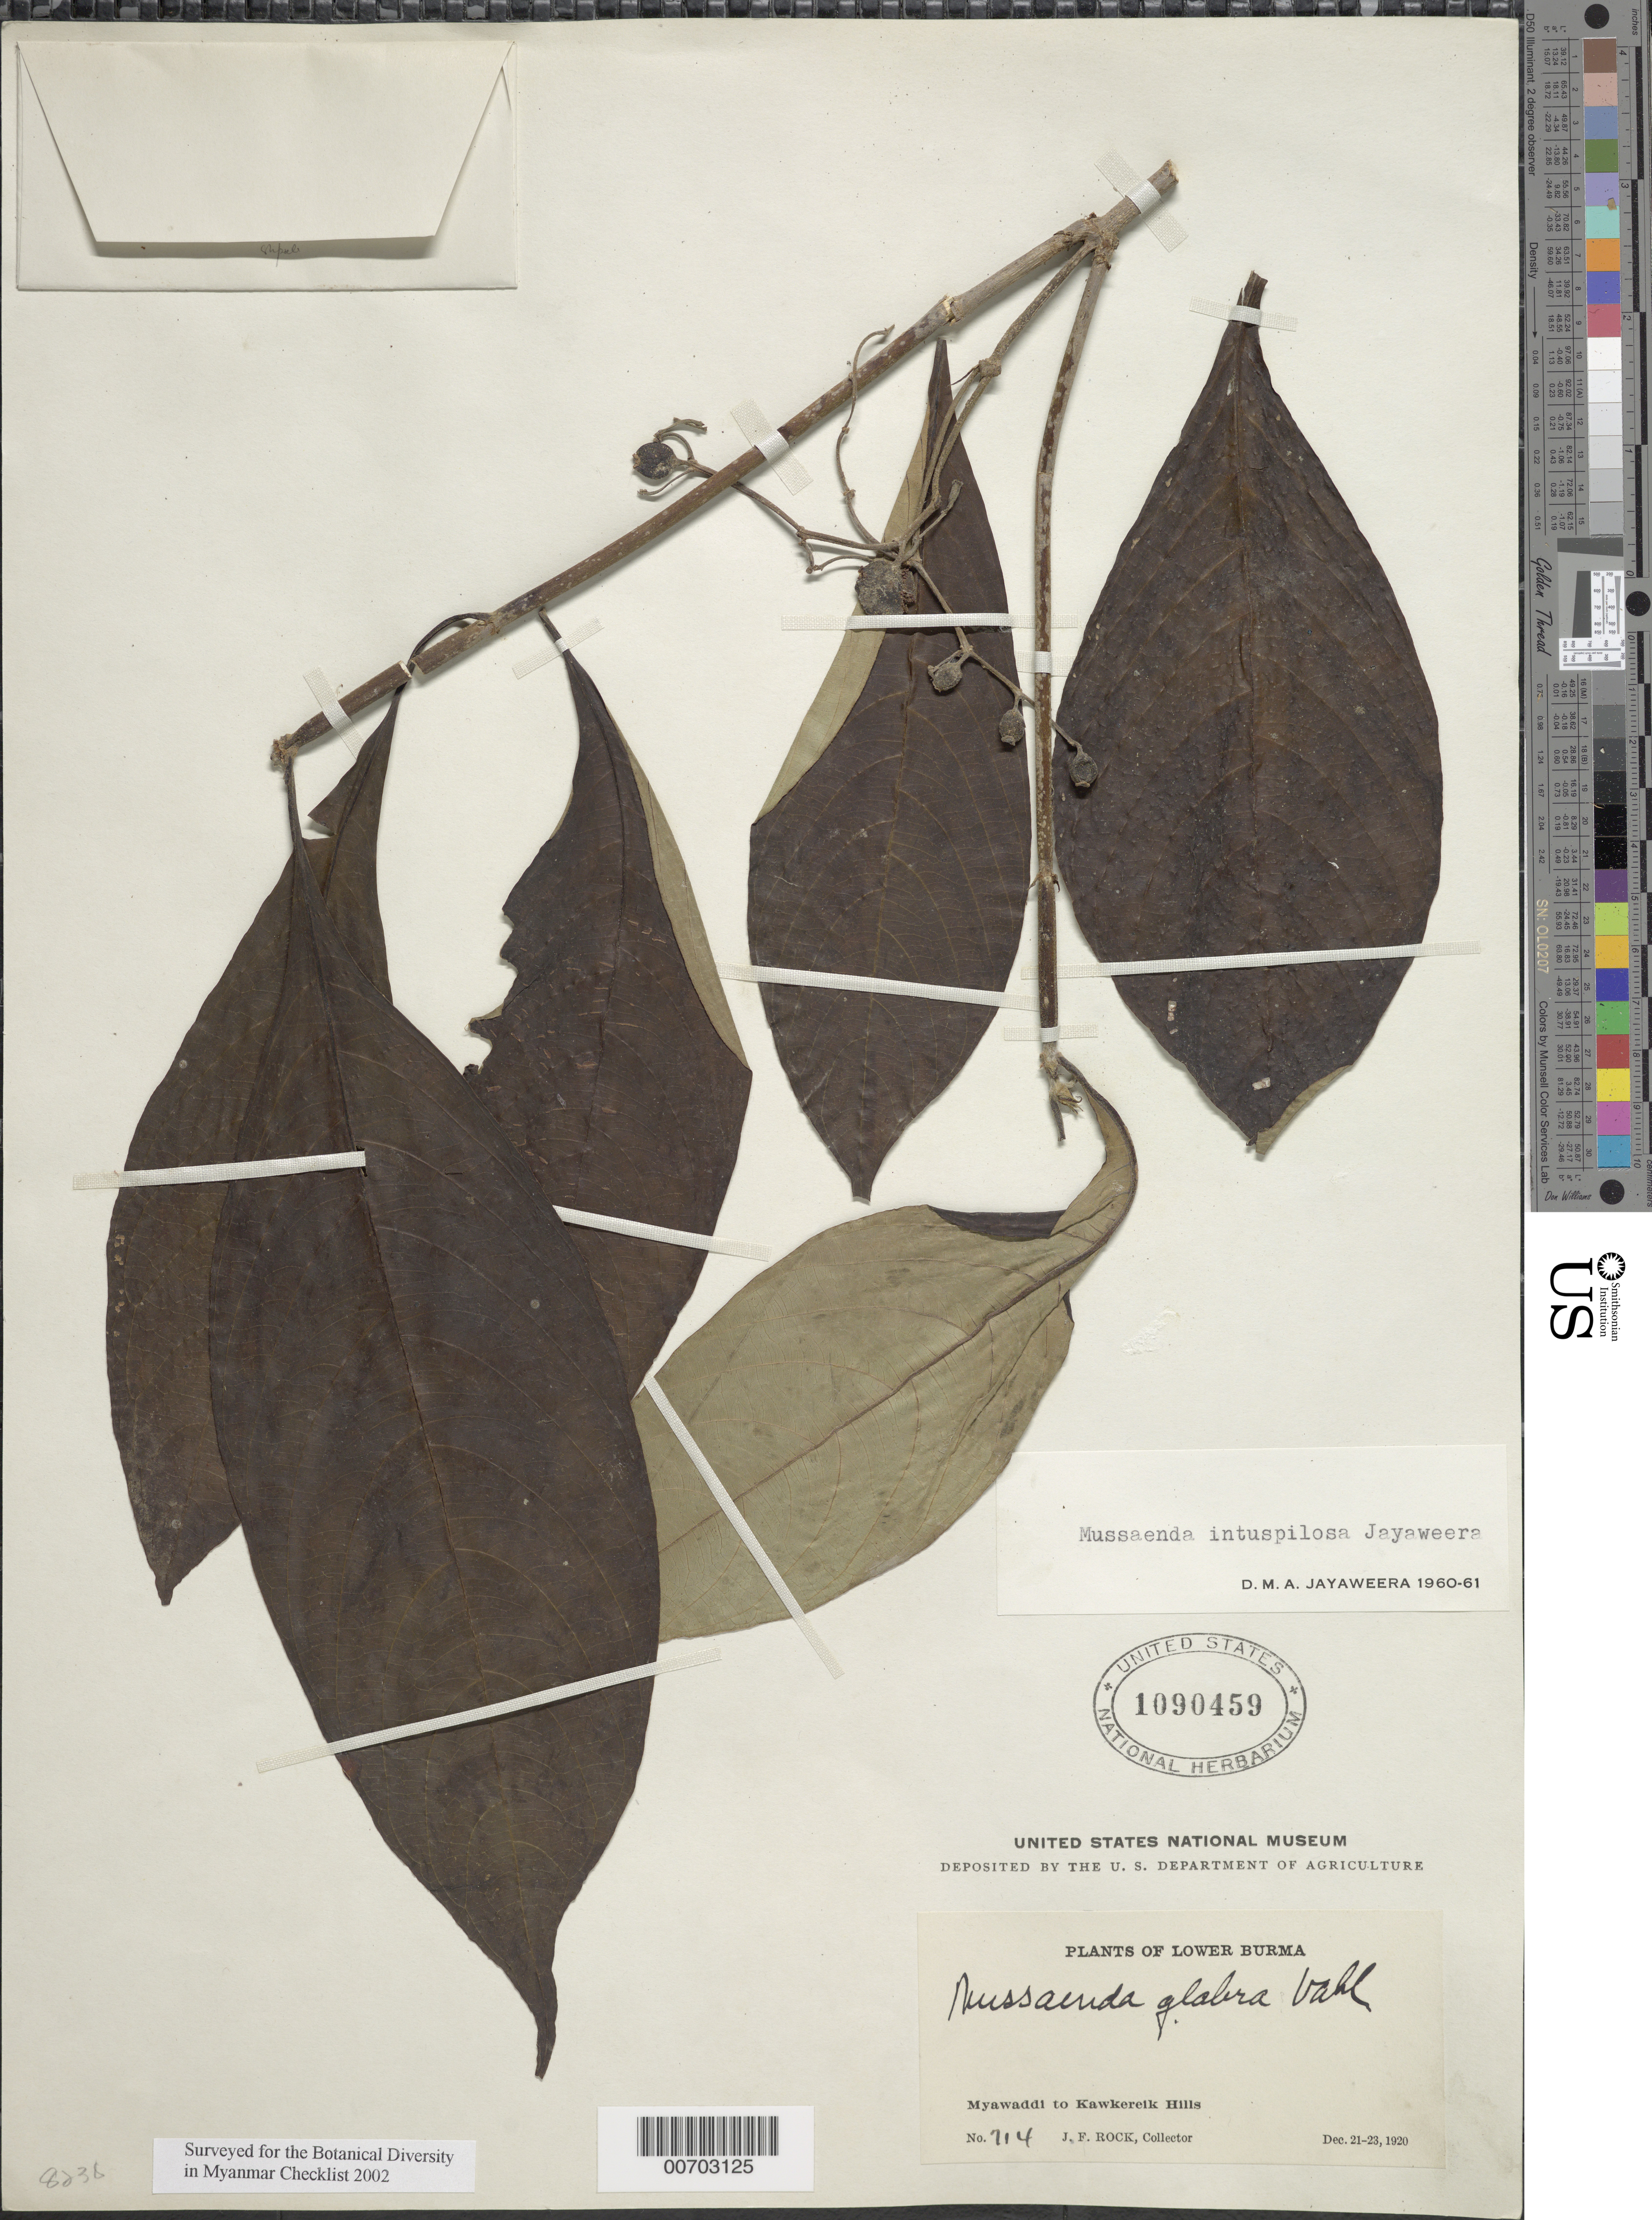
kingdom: Plantae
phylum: Tracheophyta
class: Magnoliopsida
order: Gentianales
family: Rubiaceae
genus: Mussaenda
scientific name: Mussaenda intuspilosa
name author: Jayaw.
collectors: J. F. Rock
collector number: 714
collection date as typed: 21 Dec 1920 to 23 Dec 1920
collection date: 1920-12-21/1920-12-23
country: Myanmar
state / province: Kawthule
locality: Myawaddi to Kawkereik Hills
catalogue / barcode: US 1090459